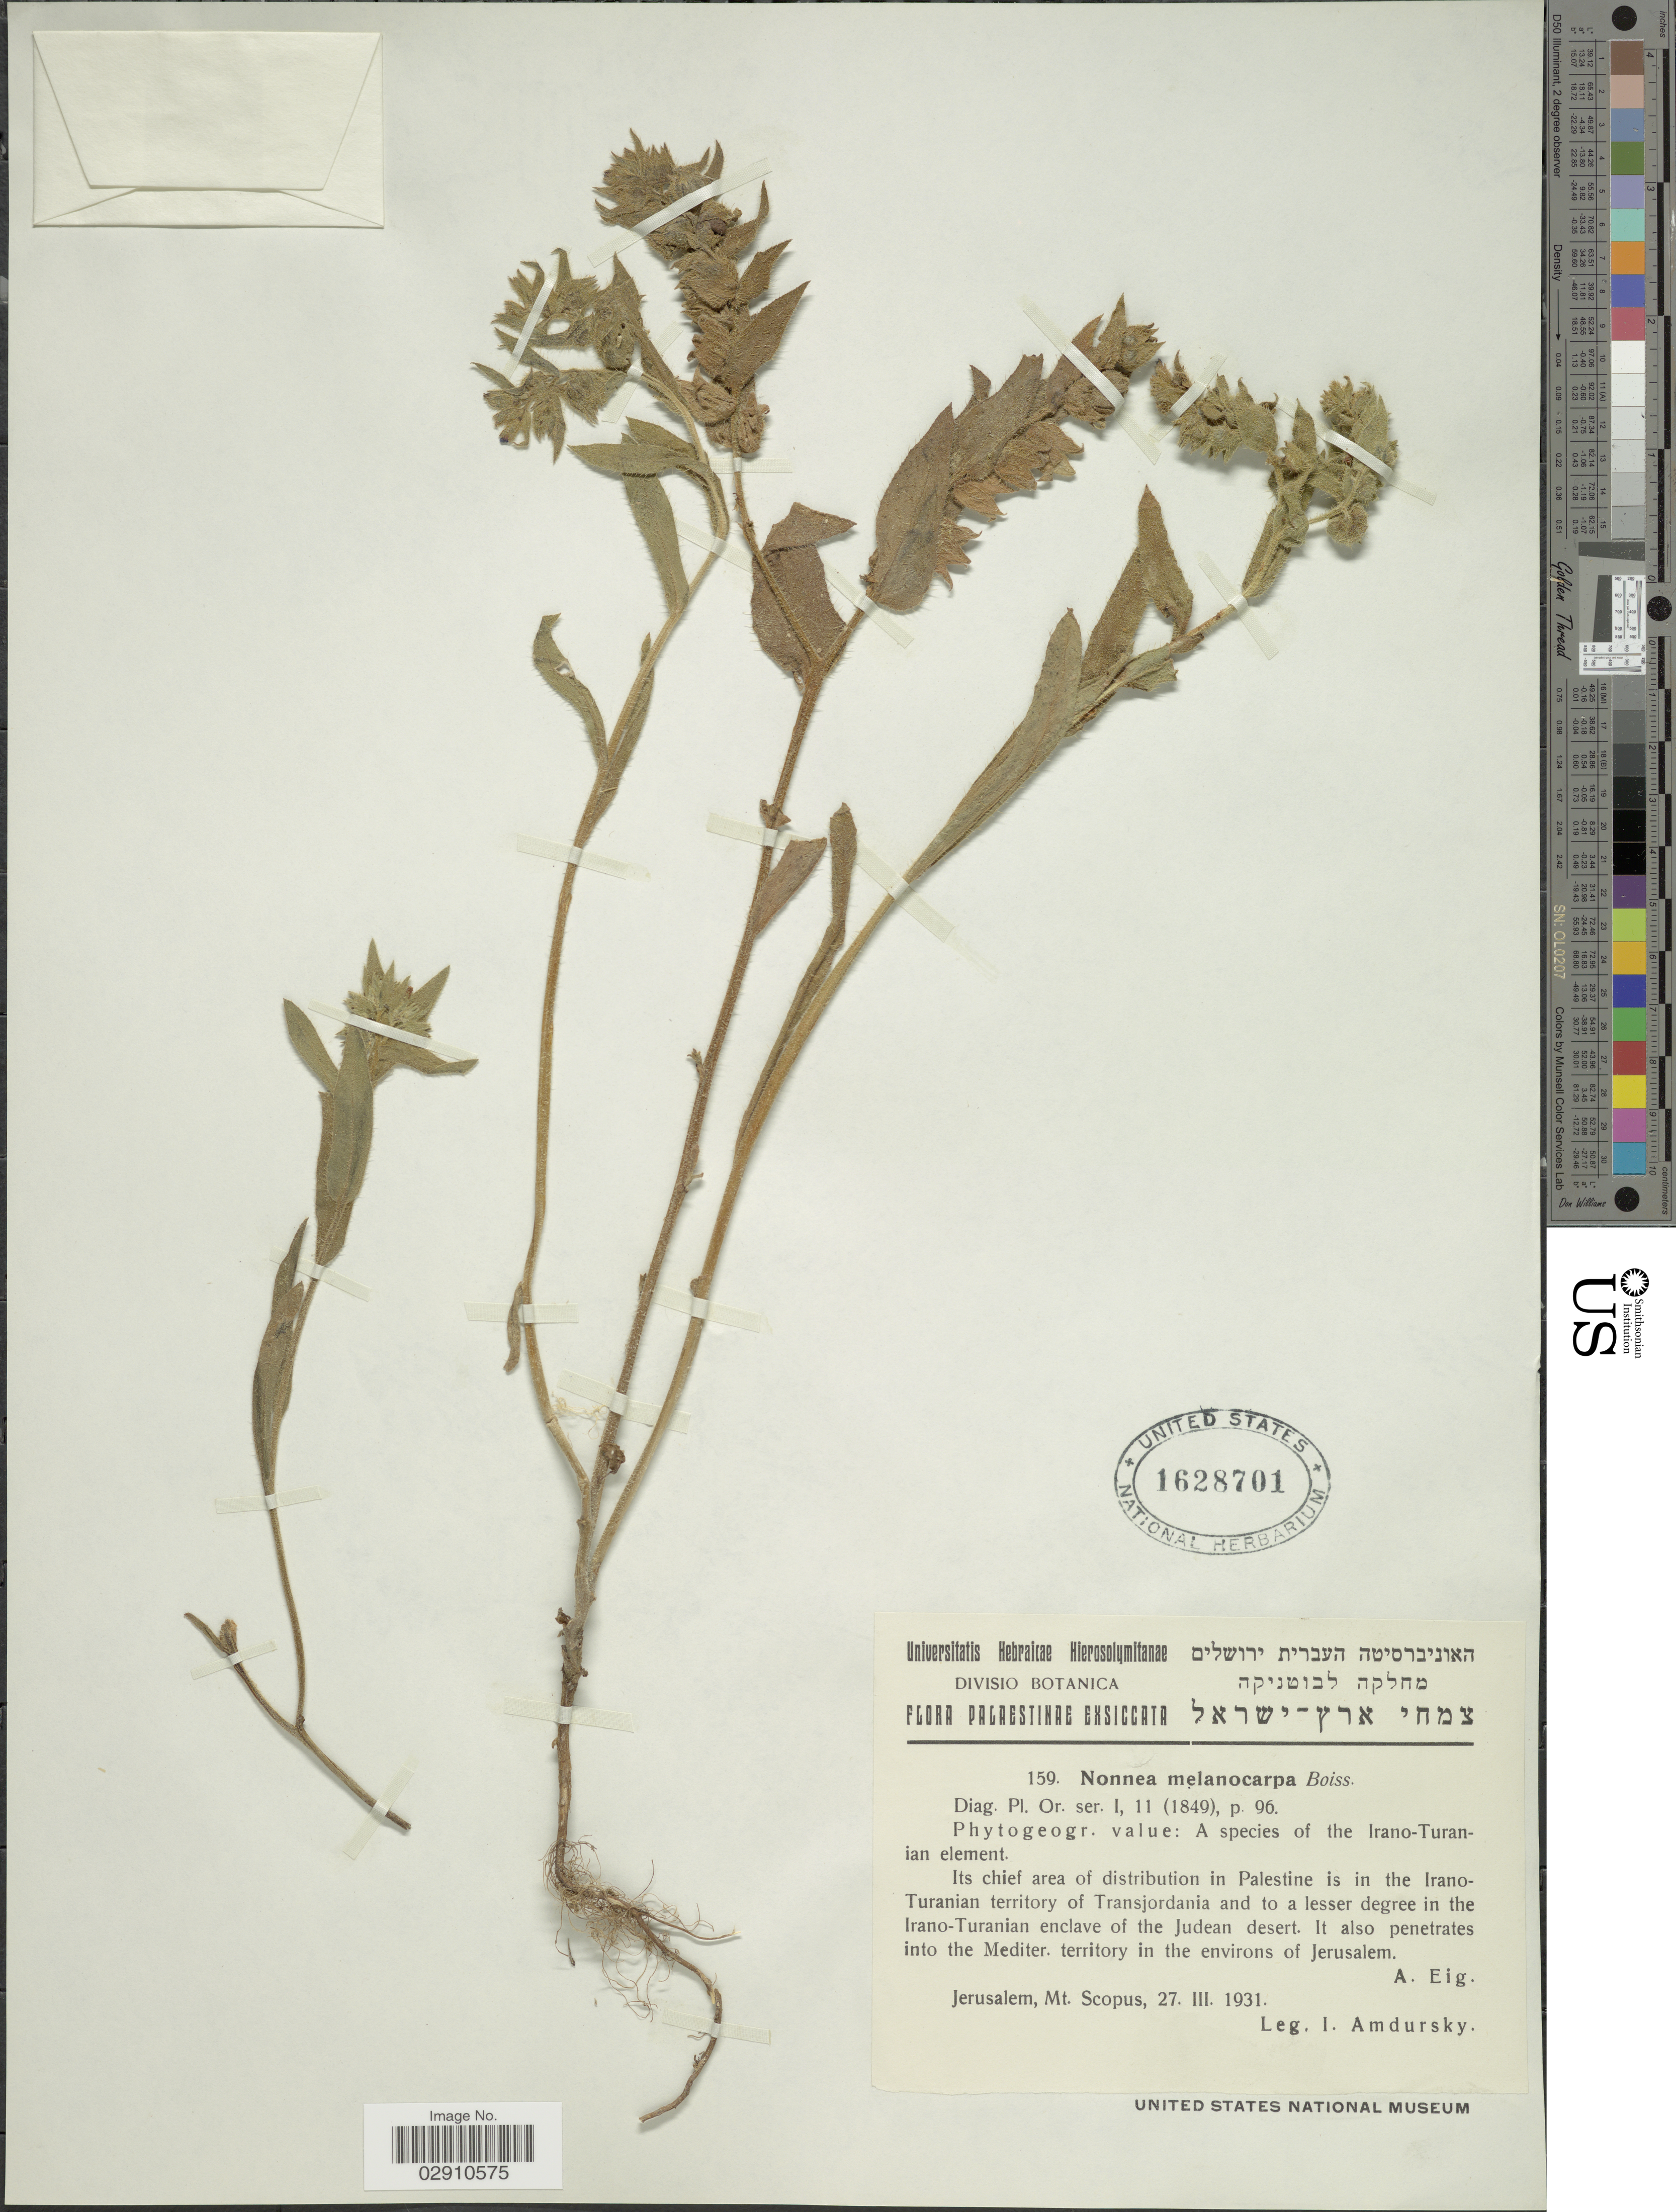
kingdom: Plantae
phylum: Tracheophyta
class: Magnoliopsida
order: Boraginales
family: Boraginaceae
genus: Nonea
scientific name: Nonea melanocarpa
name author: Boiss.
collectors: I. Amdursky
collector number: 159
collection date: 1931-03-27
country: Jordan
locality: Palaestinae. Its chief area of distribution in Palestine is in the Irano-Turanian territory of Transjordania and to a lesser degree in the Irano-Turanian enclave of the Judean desert. It also penetrates into the Mediter.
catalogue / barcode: US 1628701